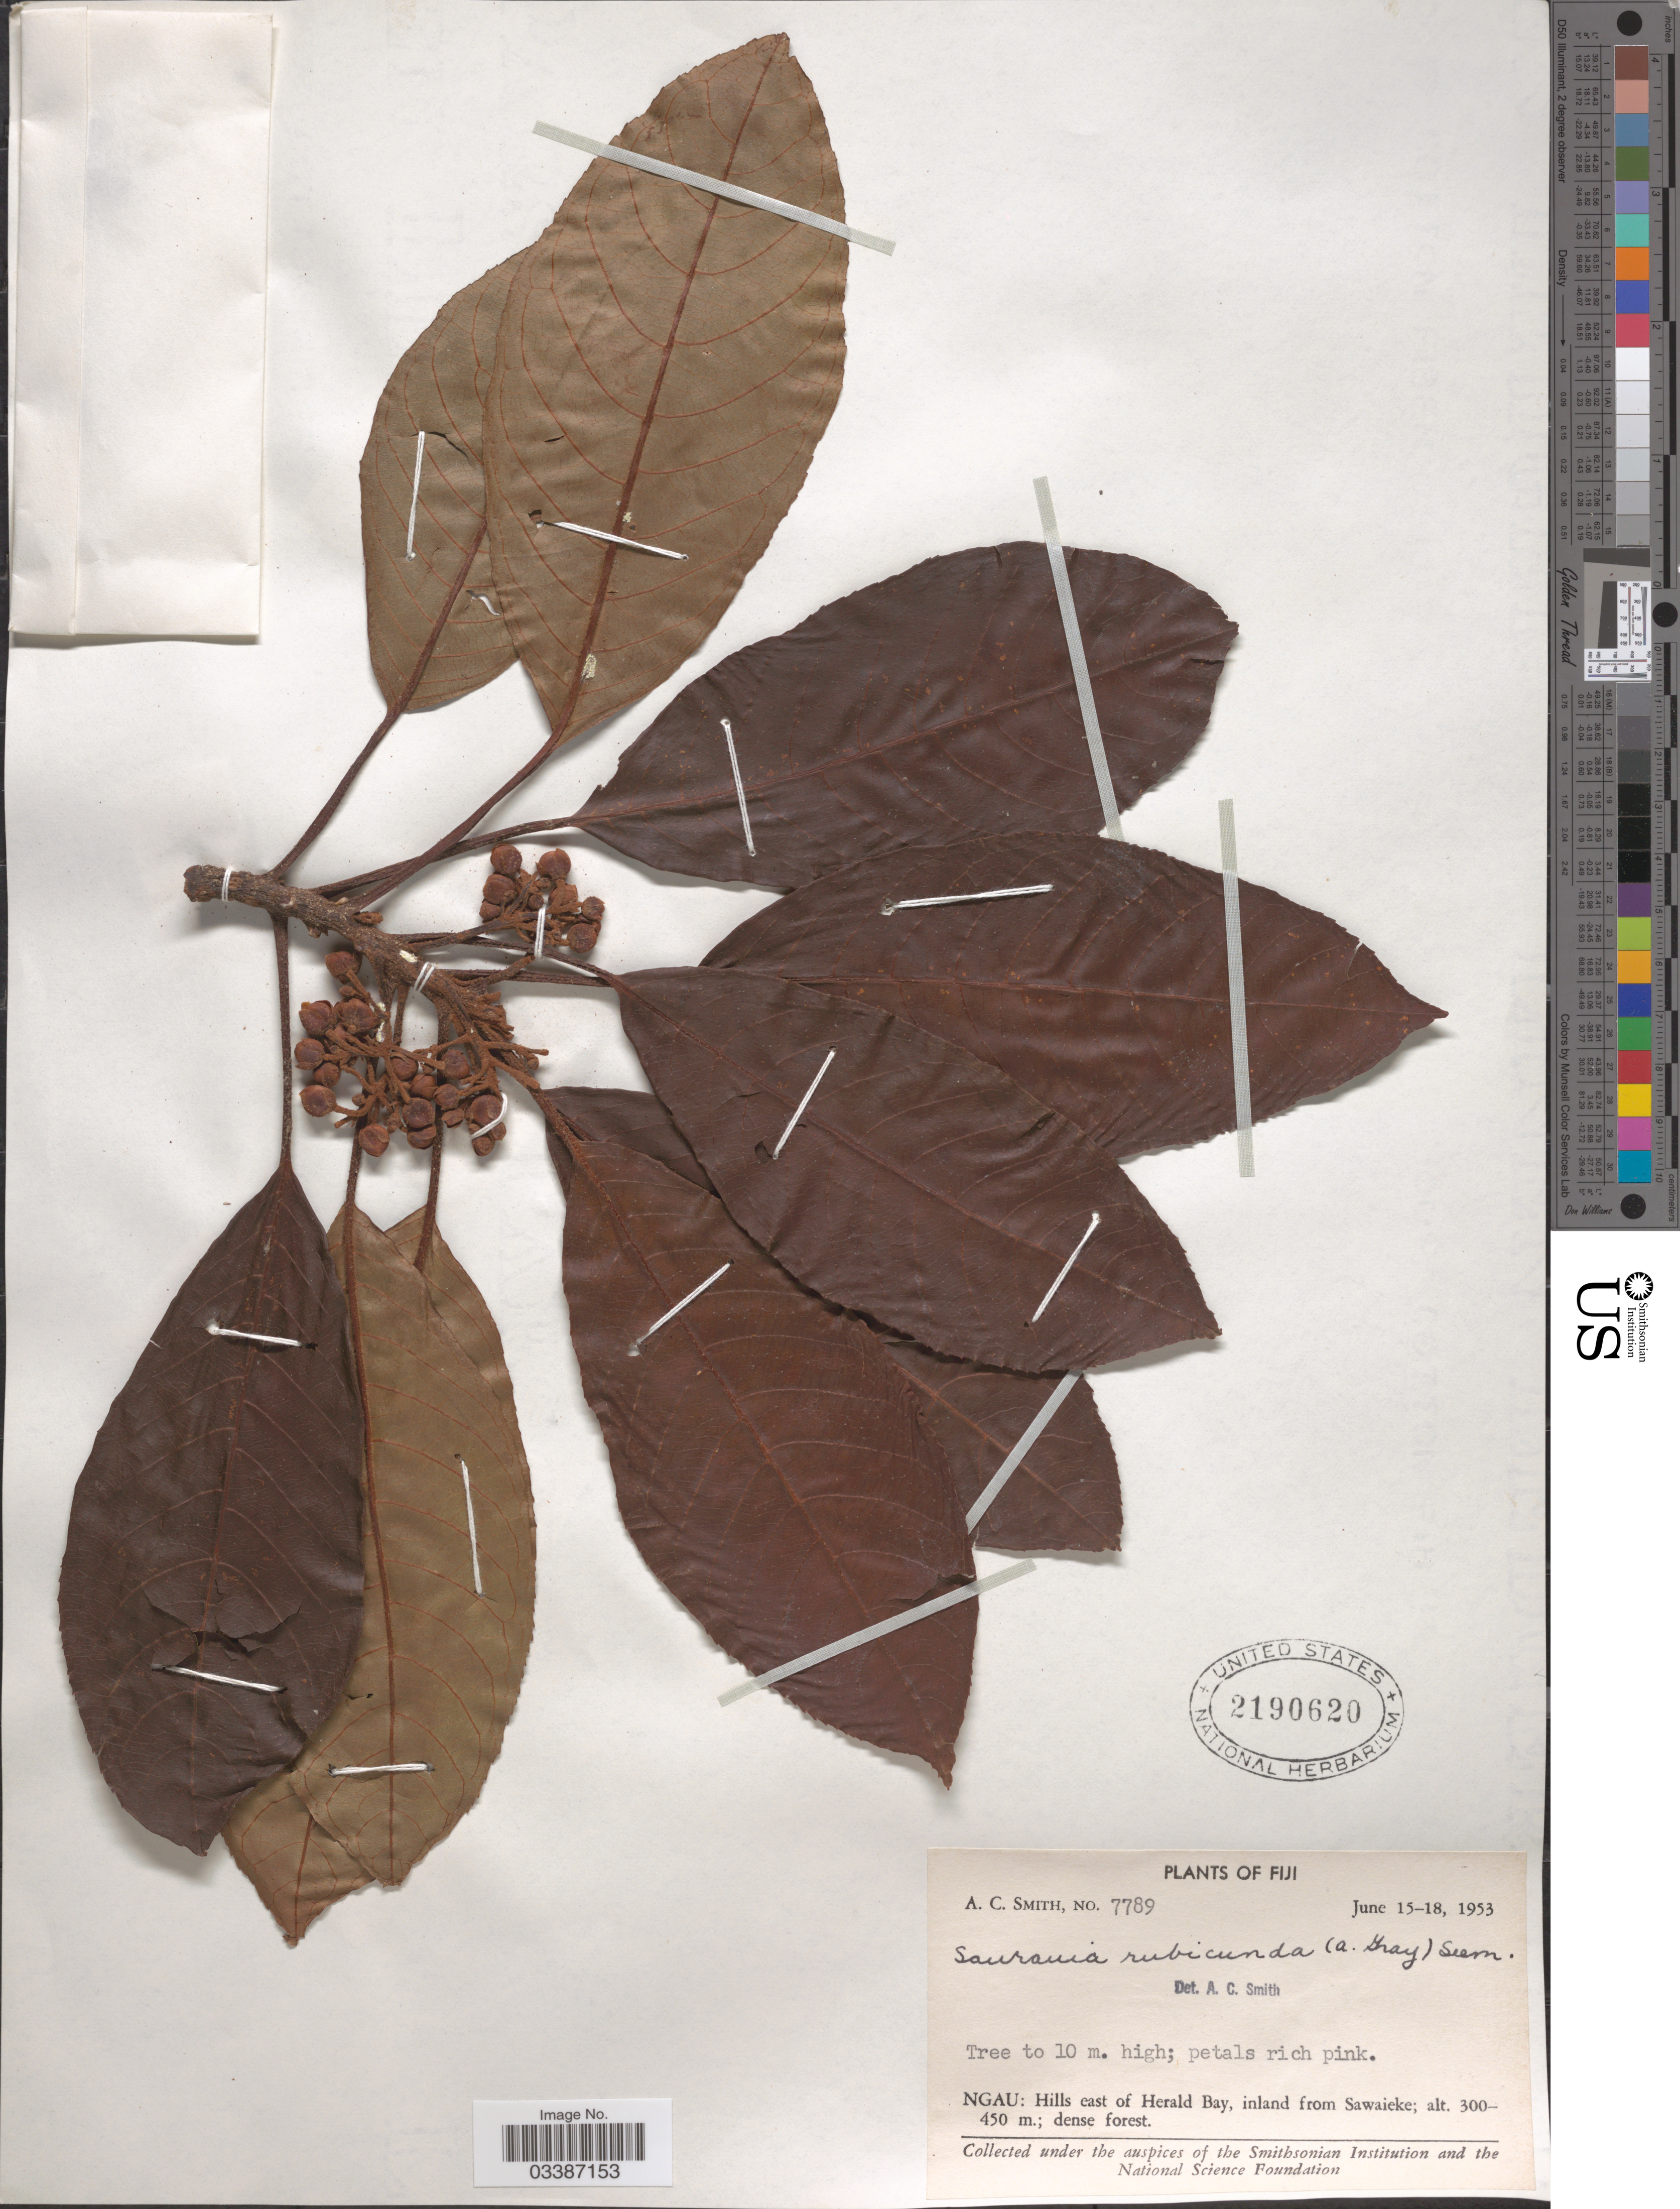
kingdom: Plantae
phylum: Tracheophyta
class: Magnoliopsida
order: Ericales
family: Actinidiaceae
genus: Saurauia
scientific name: Saurauia rubicunda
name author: Seem.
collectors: A. C. Smith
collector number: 7789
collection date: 1953-06-15/1953-06-18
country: Fiji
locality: Ngau: Hills east of Heral Bay, inland from Sawaieke.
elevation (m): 300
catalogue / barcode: US 2190620